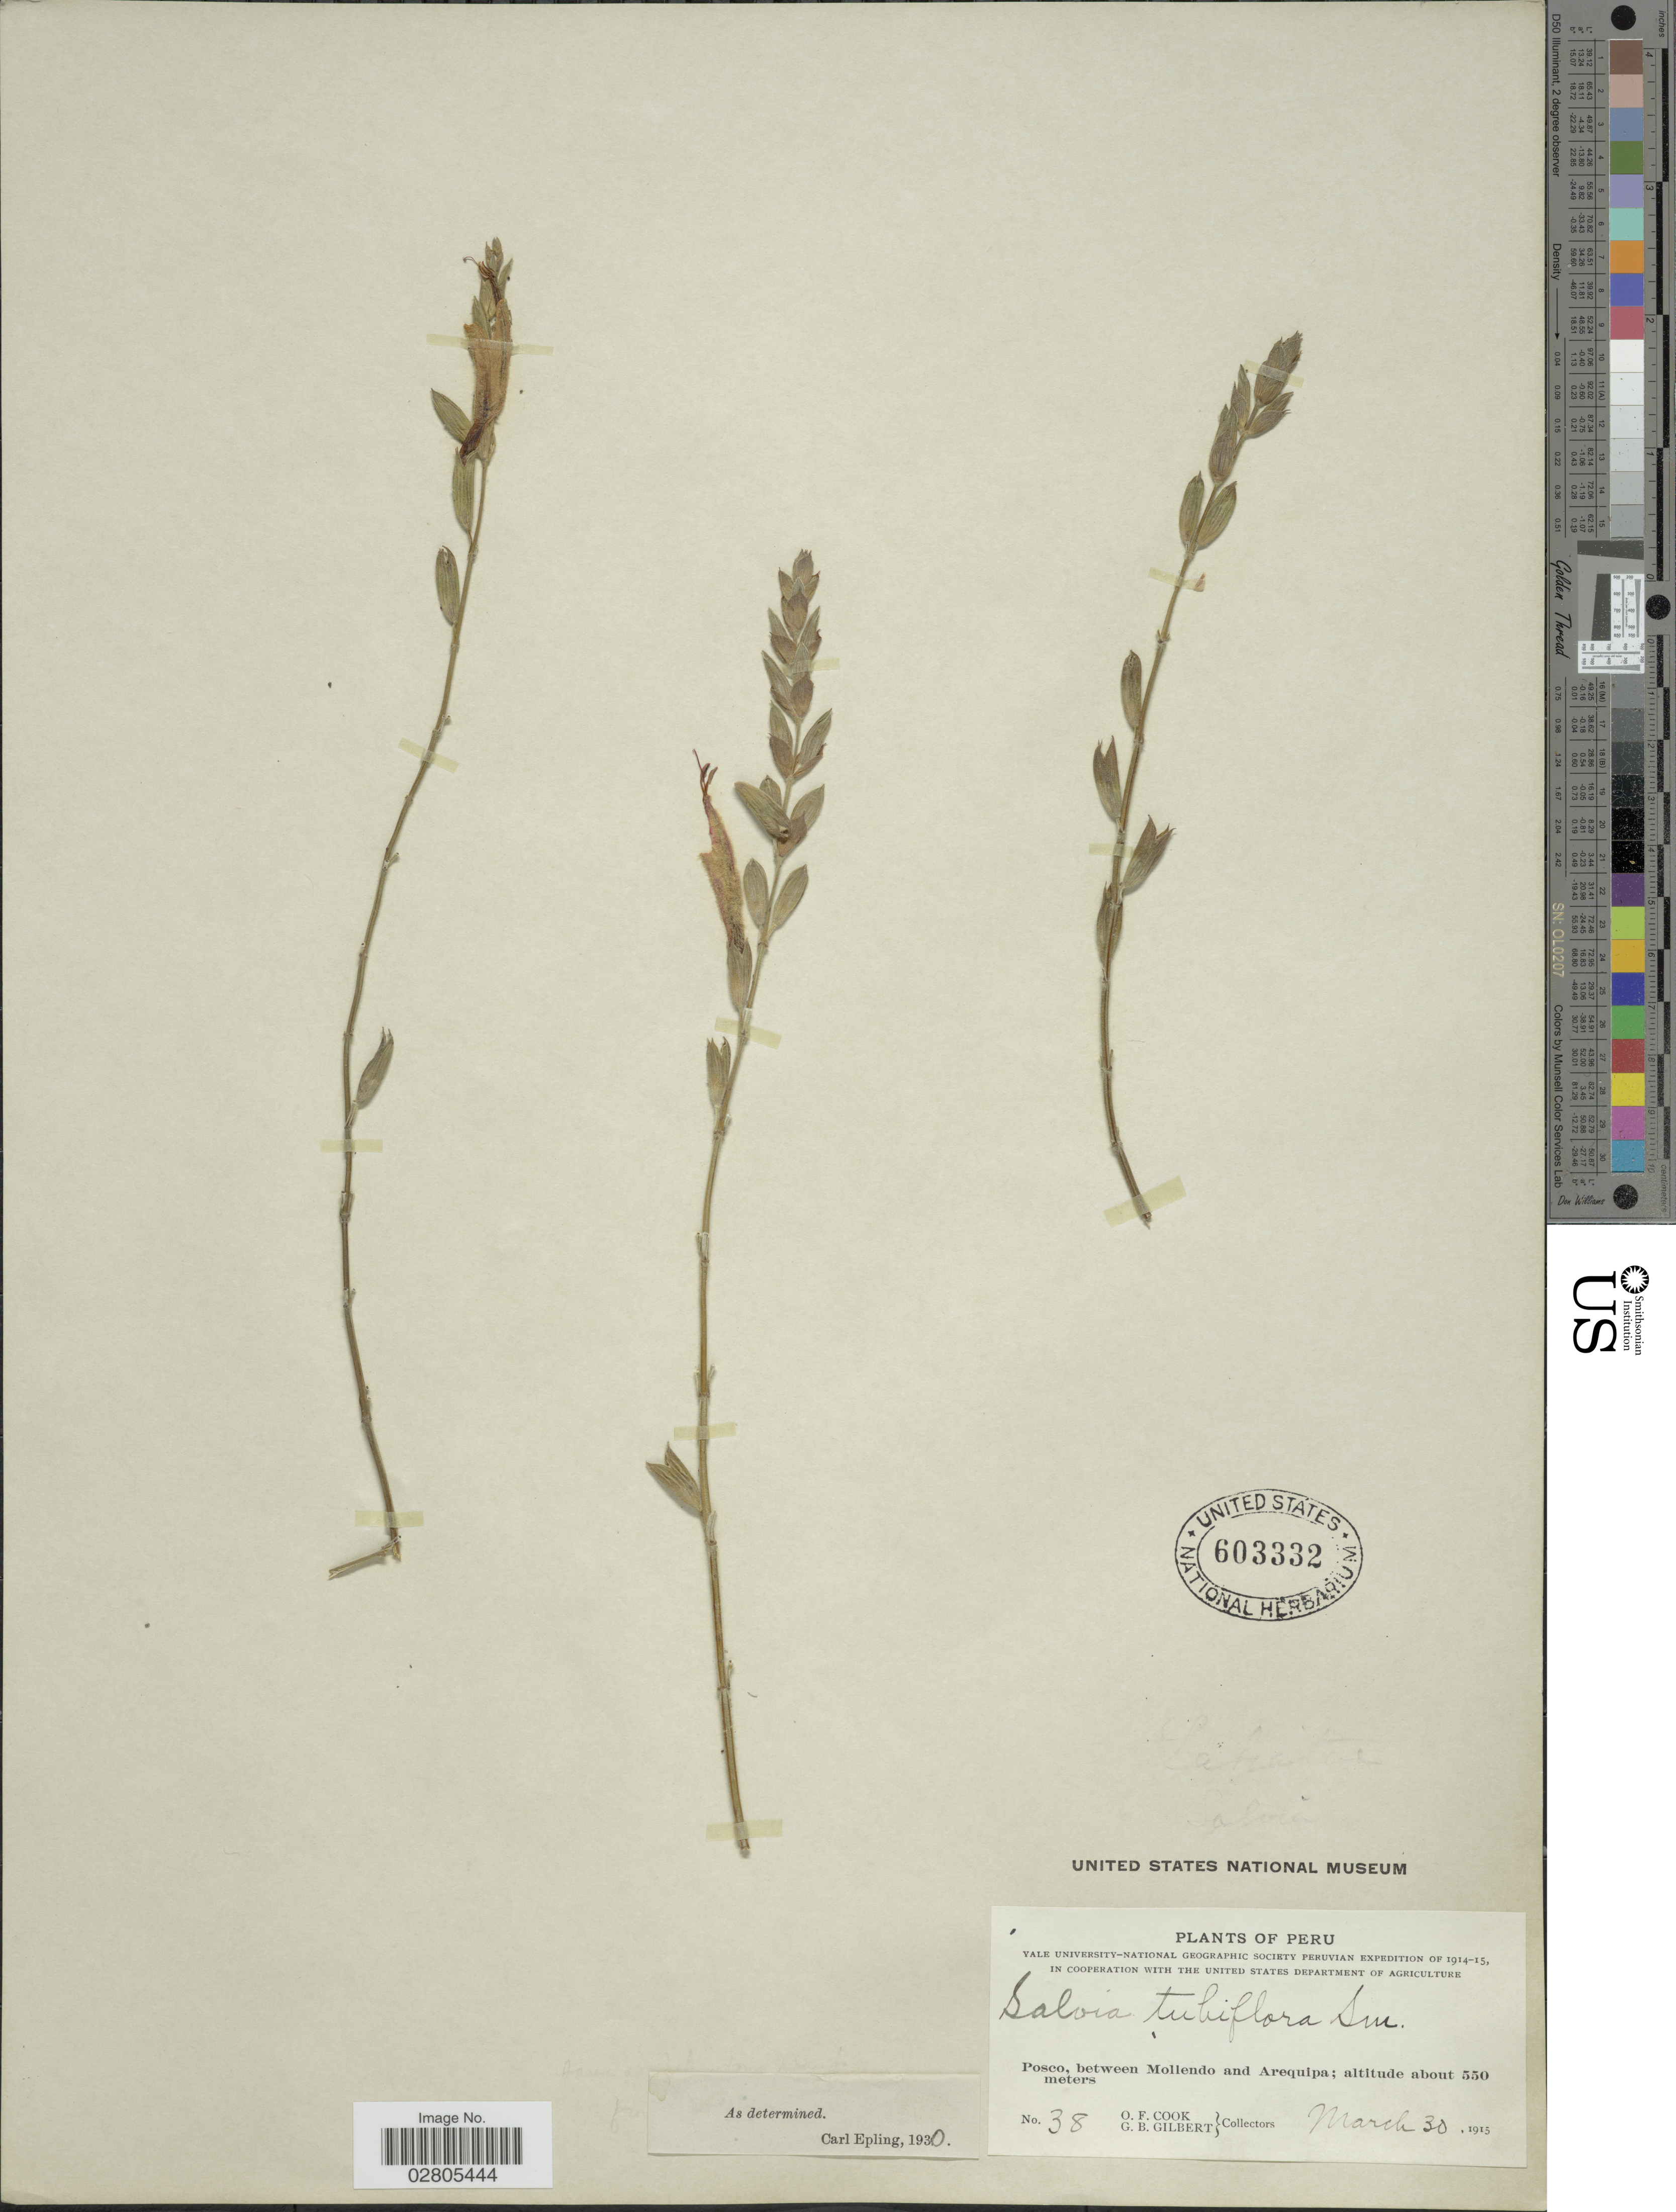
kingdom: Plantae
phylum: Tracheophyta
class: Magnoliopsida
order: Lamiales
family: Lamiaceae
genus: Salvia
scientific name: Salvia tubiflora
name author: Sm.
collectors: O. F. Cook & G. B. Gilbert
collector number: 38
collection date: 1915-03-30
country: Peru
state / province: Arequipa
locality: Posco, between Mollendo and Arequipa.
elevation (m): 550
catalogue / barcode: US 603332